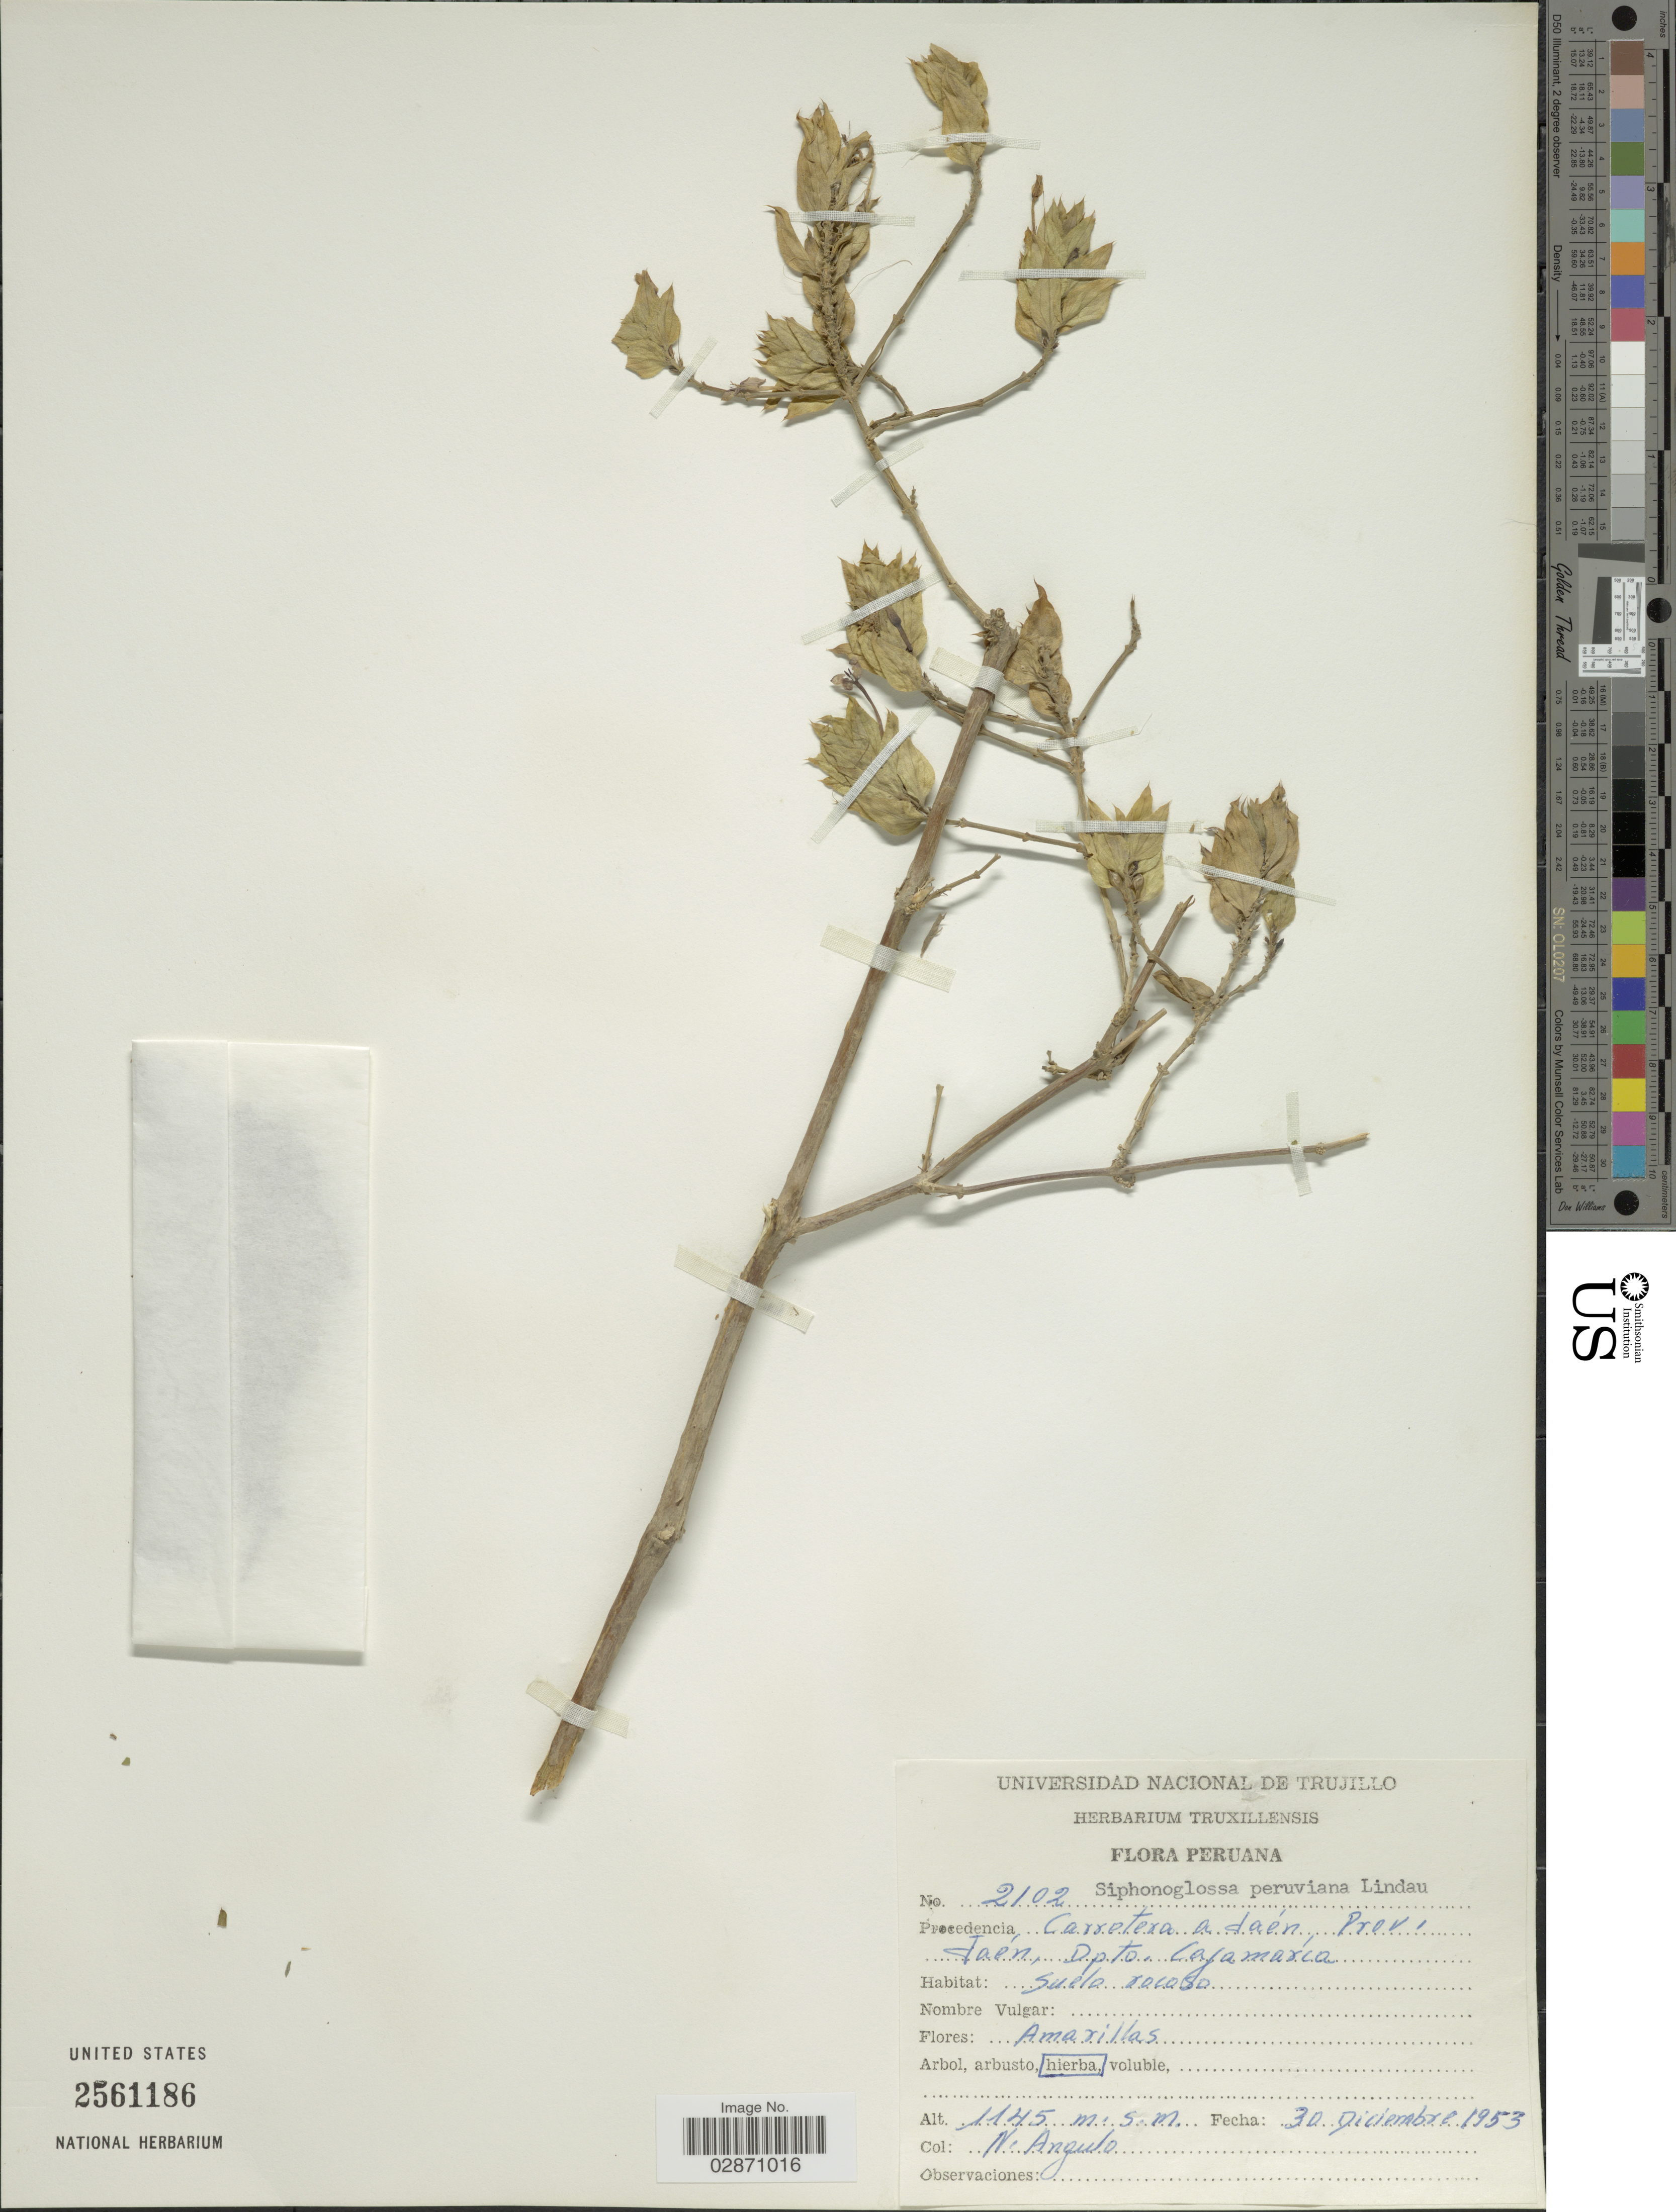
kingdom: Plantae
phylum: Tracheophyta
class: Magnoliopsida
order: Lamiales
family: Acanthaceae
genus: Tetramerium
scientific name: Tetramerium peruvianum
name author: (Lindau) T.F. Daniel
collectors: N. Angulo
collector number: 2102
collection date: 1953-12-30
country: Peru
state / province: Cajamarca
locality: Carretera a Jaén, Prov. Jaén, Dpto. Cajamarca.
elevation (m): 1145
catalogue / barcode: US 2561186